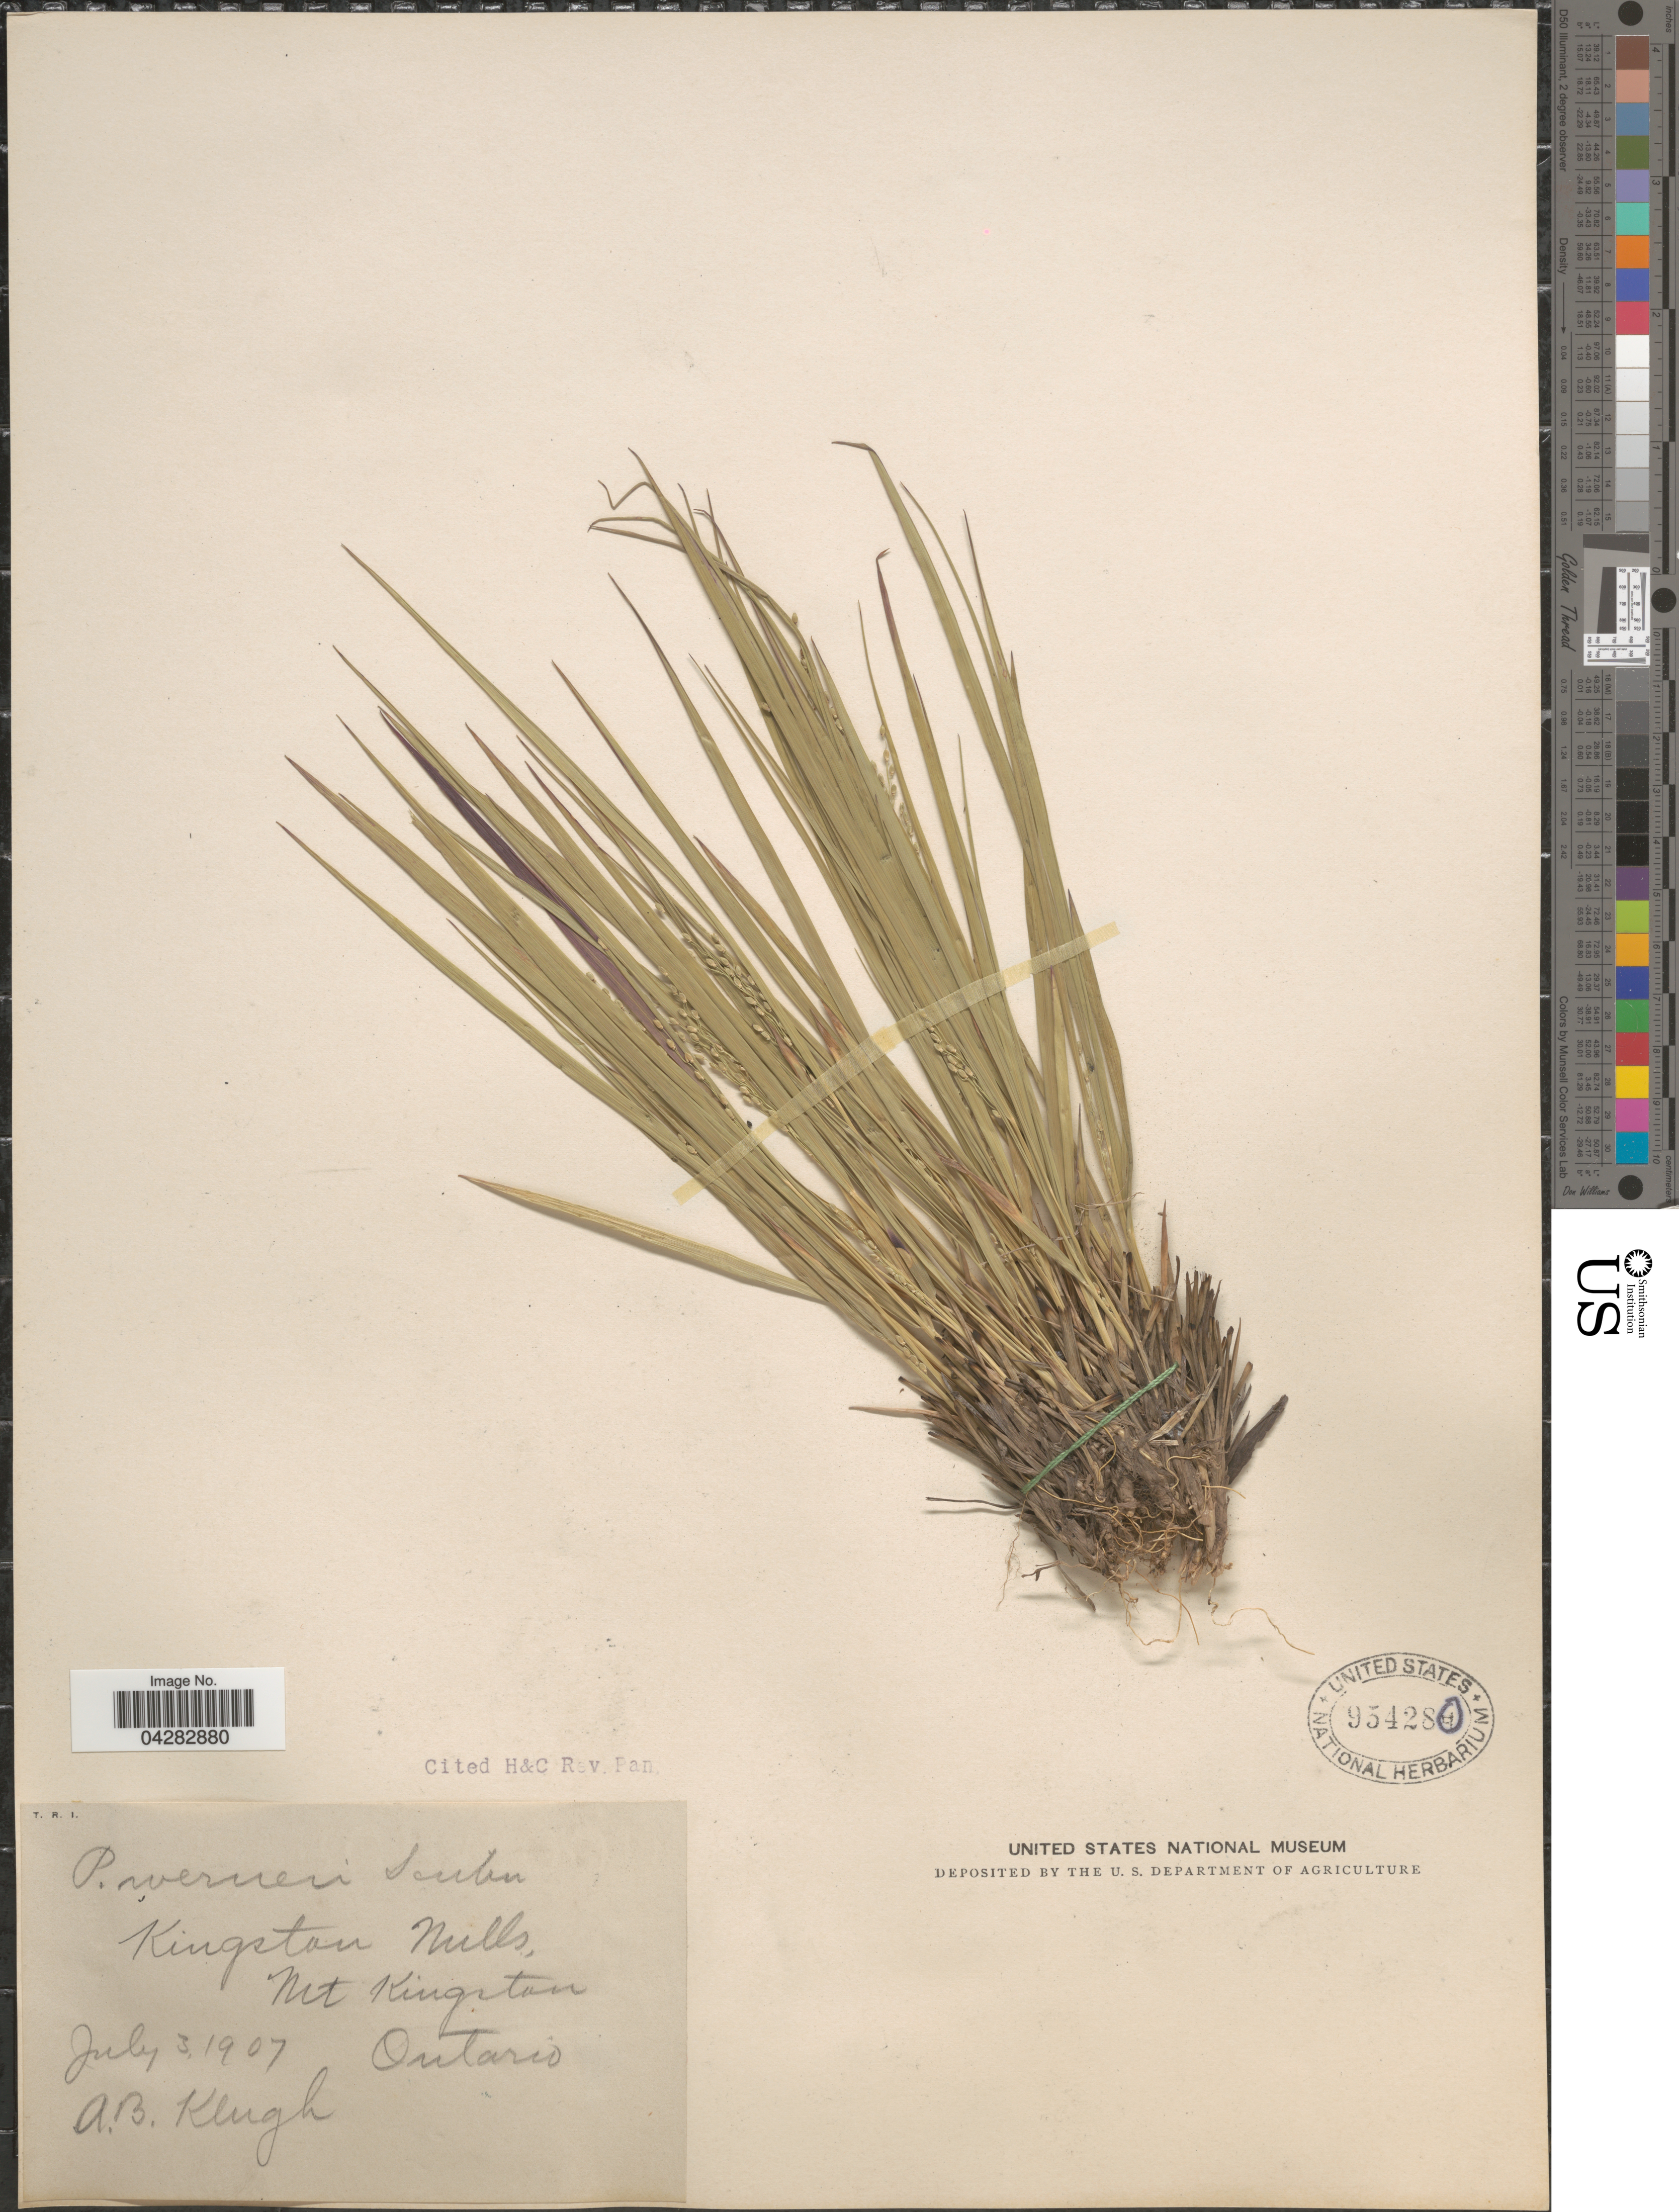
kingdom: Plantae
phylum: Tracheophyta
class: Liliopsida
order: Poales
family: Poaceae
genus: Dichanthelium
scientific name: Dichanthelium linearifolium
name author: (Scribn.) Gould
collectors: A. Klugh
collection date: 1907-07-03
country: Canada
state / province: Ontario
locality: Kingston Mills, Mt Kingston.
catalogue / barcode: US 954280